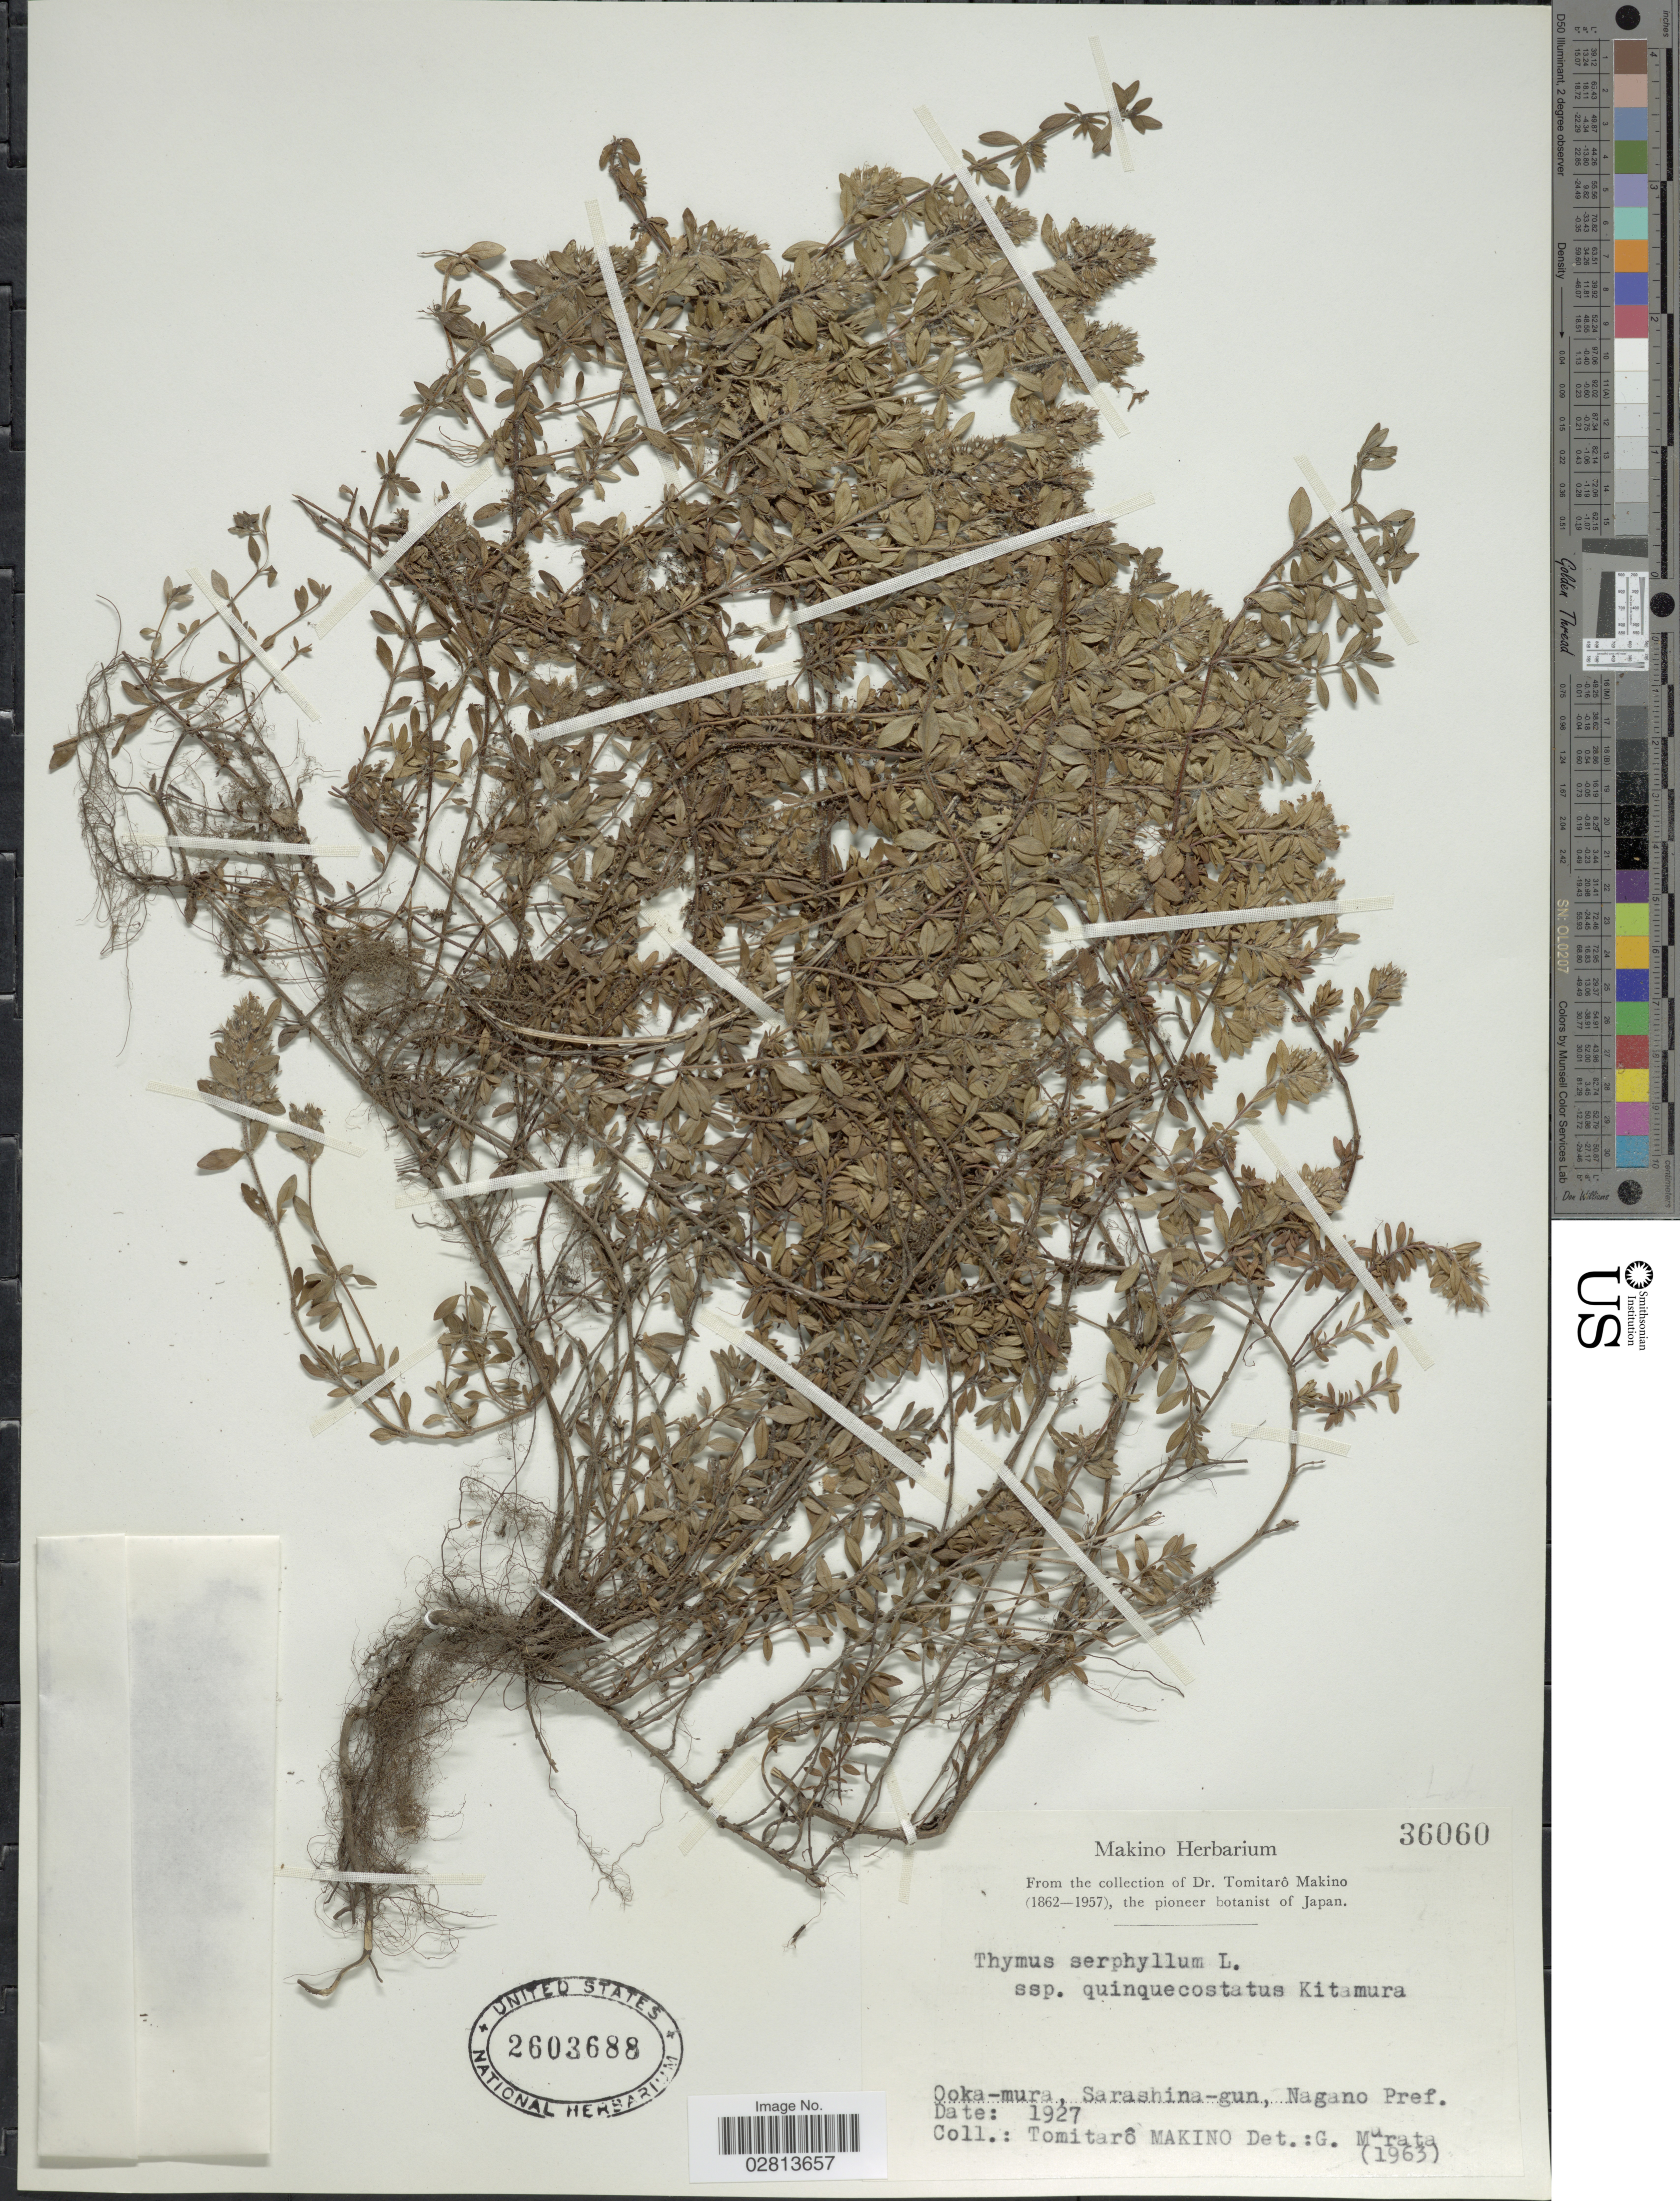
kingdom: Plantae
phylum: Tracheophyta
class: Magnoliopsida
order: Lamiales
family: Lamiaceae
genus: Thymus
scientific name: Thymus serpyllum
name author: L.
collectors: T. Makino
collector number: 36060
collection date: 1927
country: Japan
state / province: Nagano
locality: Ooka-mura, Sarashina-gun, Nagano Pref.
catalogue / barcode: US 2603688